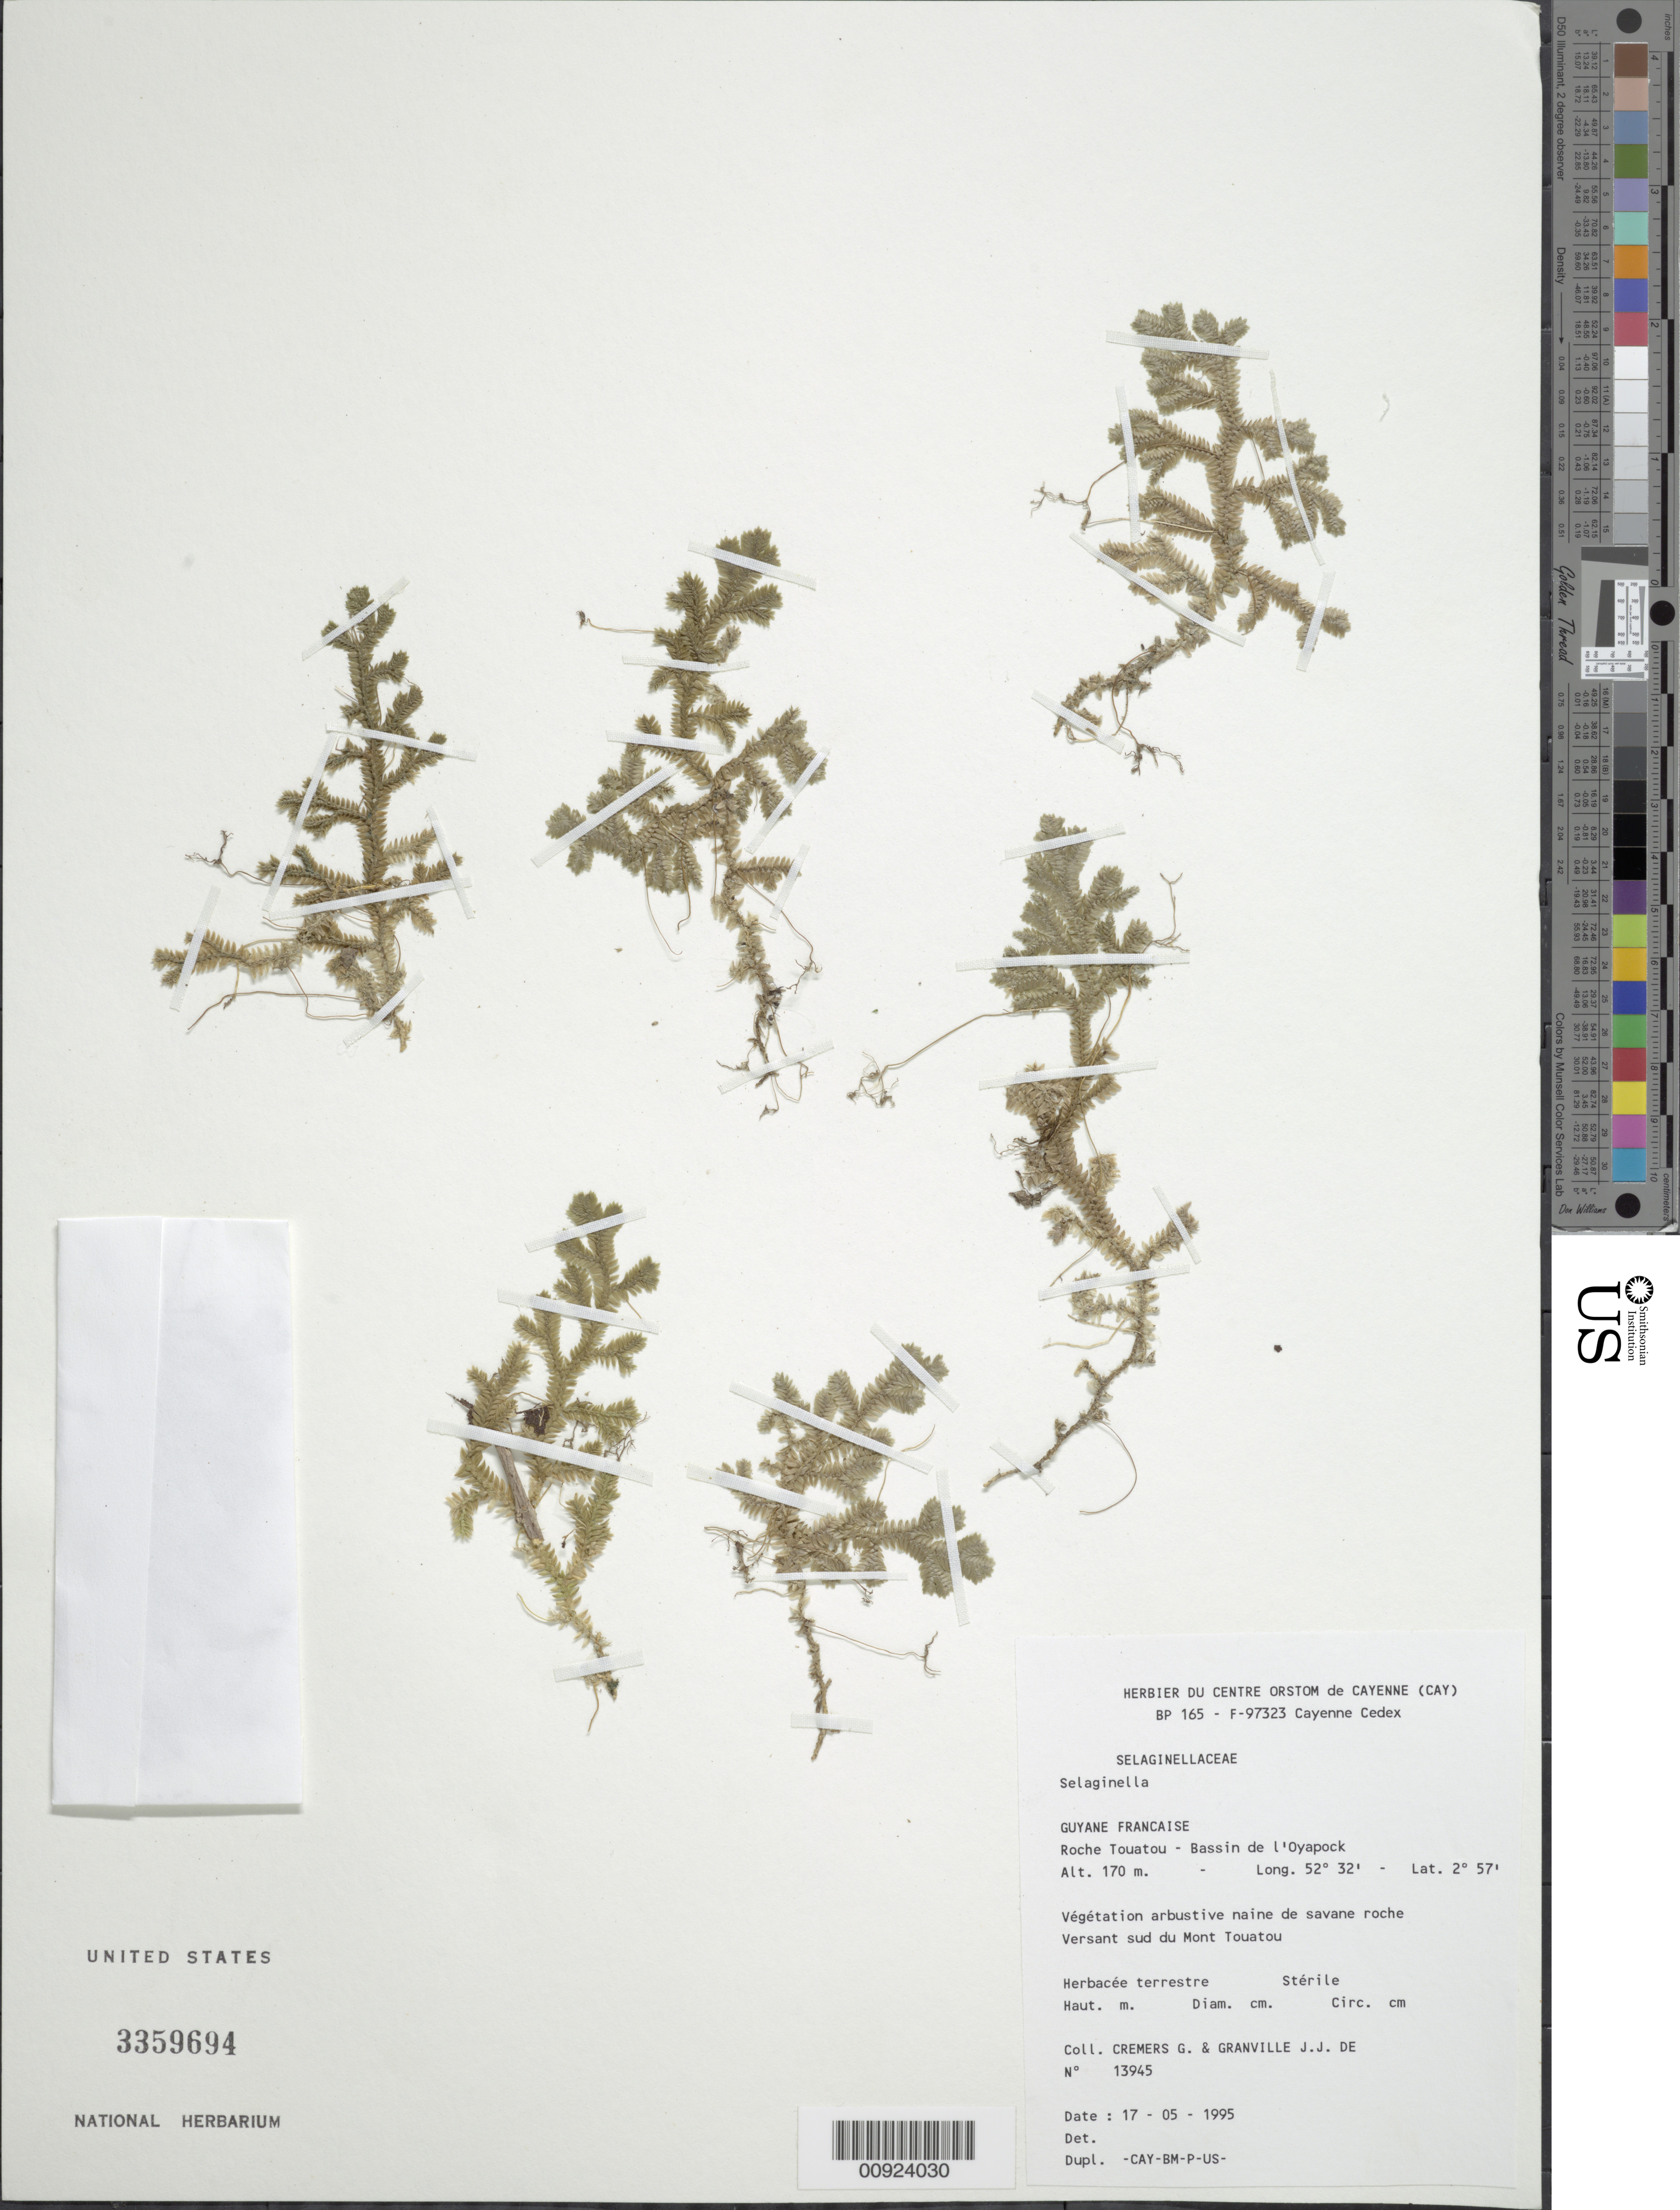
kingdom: Plantae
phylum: Tracheophyta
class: Lycopodiopsida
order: Selaginellales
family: Selaginellaceae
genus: Selaginella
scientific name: Selaginella revoluta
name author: Baker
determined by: Valdespino, I. A., (PMA), Universidad de Panama (PANAMA)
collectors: G. Cremers & J.-J. de Granville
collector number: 13945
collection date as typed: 17-May-95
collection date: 1995-05-17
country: French Guiana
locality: Roche Touatou, Bassin de l'Oyapock, versant sud du Mont Touatou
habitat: Vegetation arbustive naine de savane roche. Versant sud du Mont Touatou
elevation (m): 170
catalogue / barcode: US 3359694